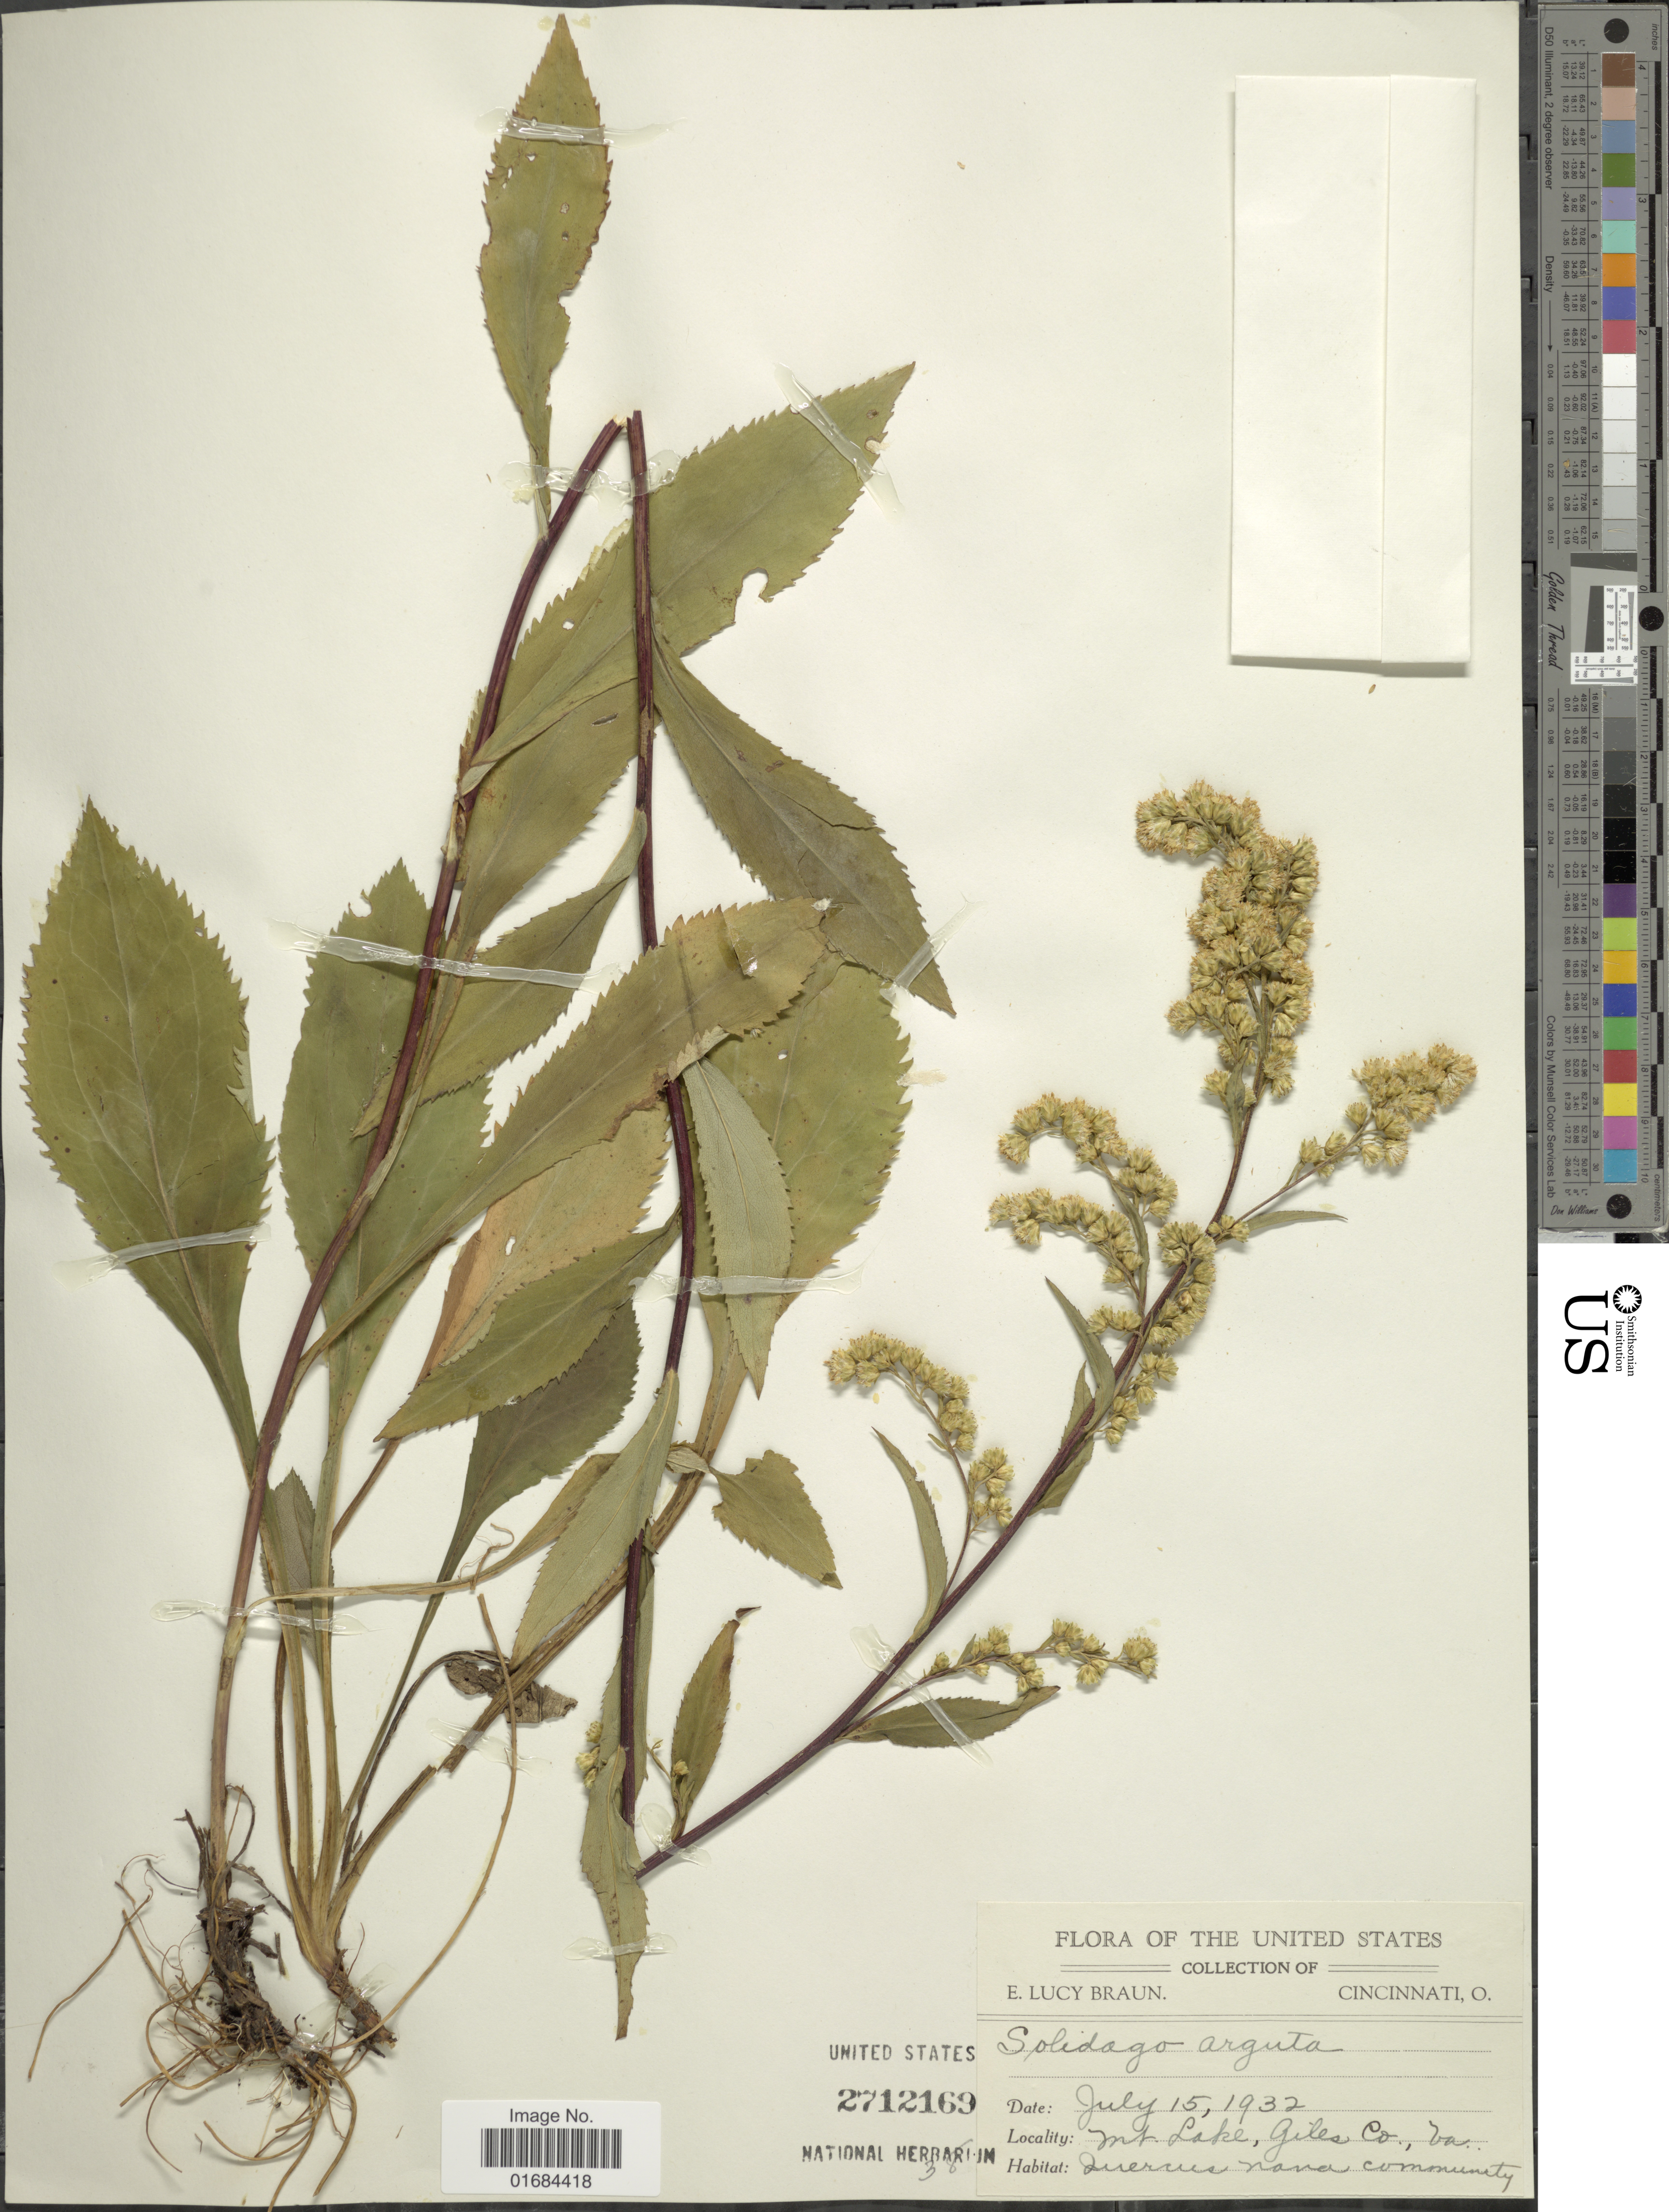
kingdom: Plantae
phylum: Tracheophyta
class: Magnoliopsida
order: Asterales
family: Asteraceae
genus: Solidago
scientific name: Solidago arguta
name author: Aiton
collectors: E. L. Braun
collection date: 1932-07-15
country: United States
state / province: Virginia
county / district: Giles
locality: Mt. Lake. Giles Co.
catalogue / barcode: US 2712169